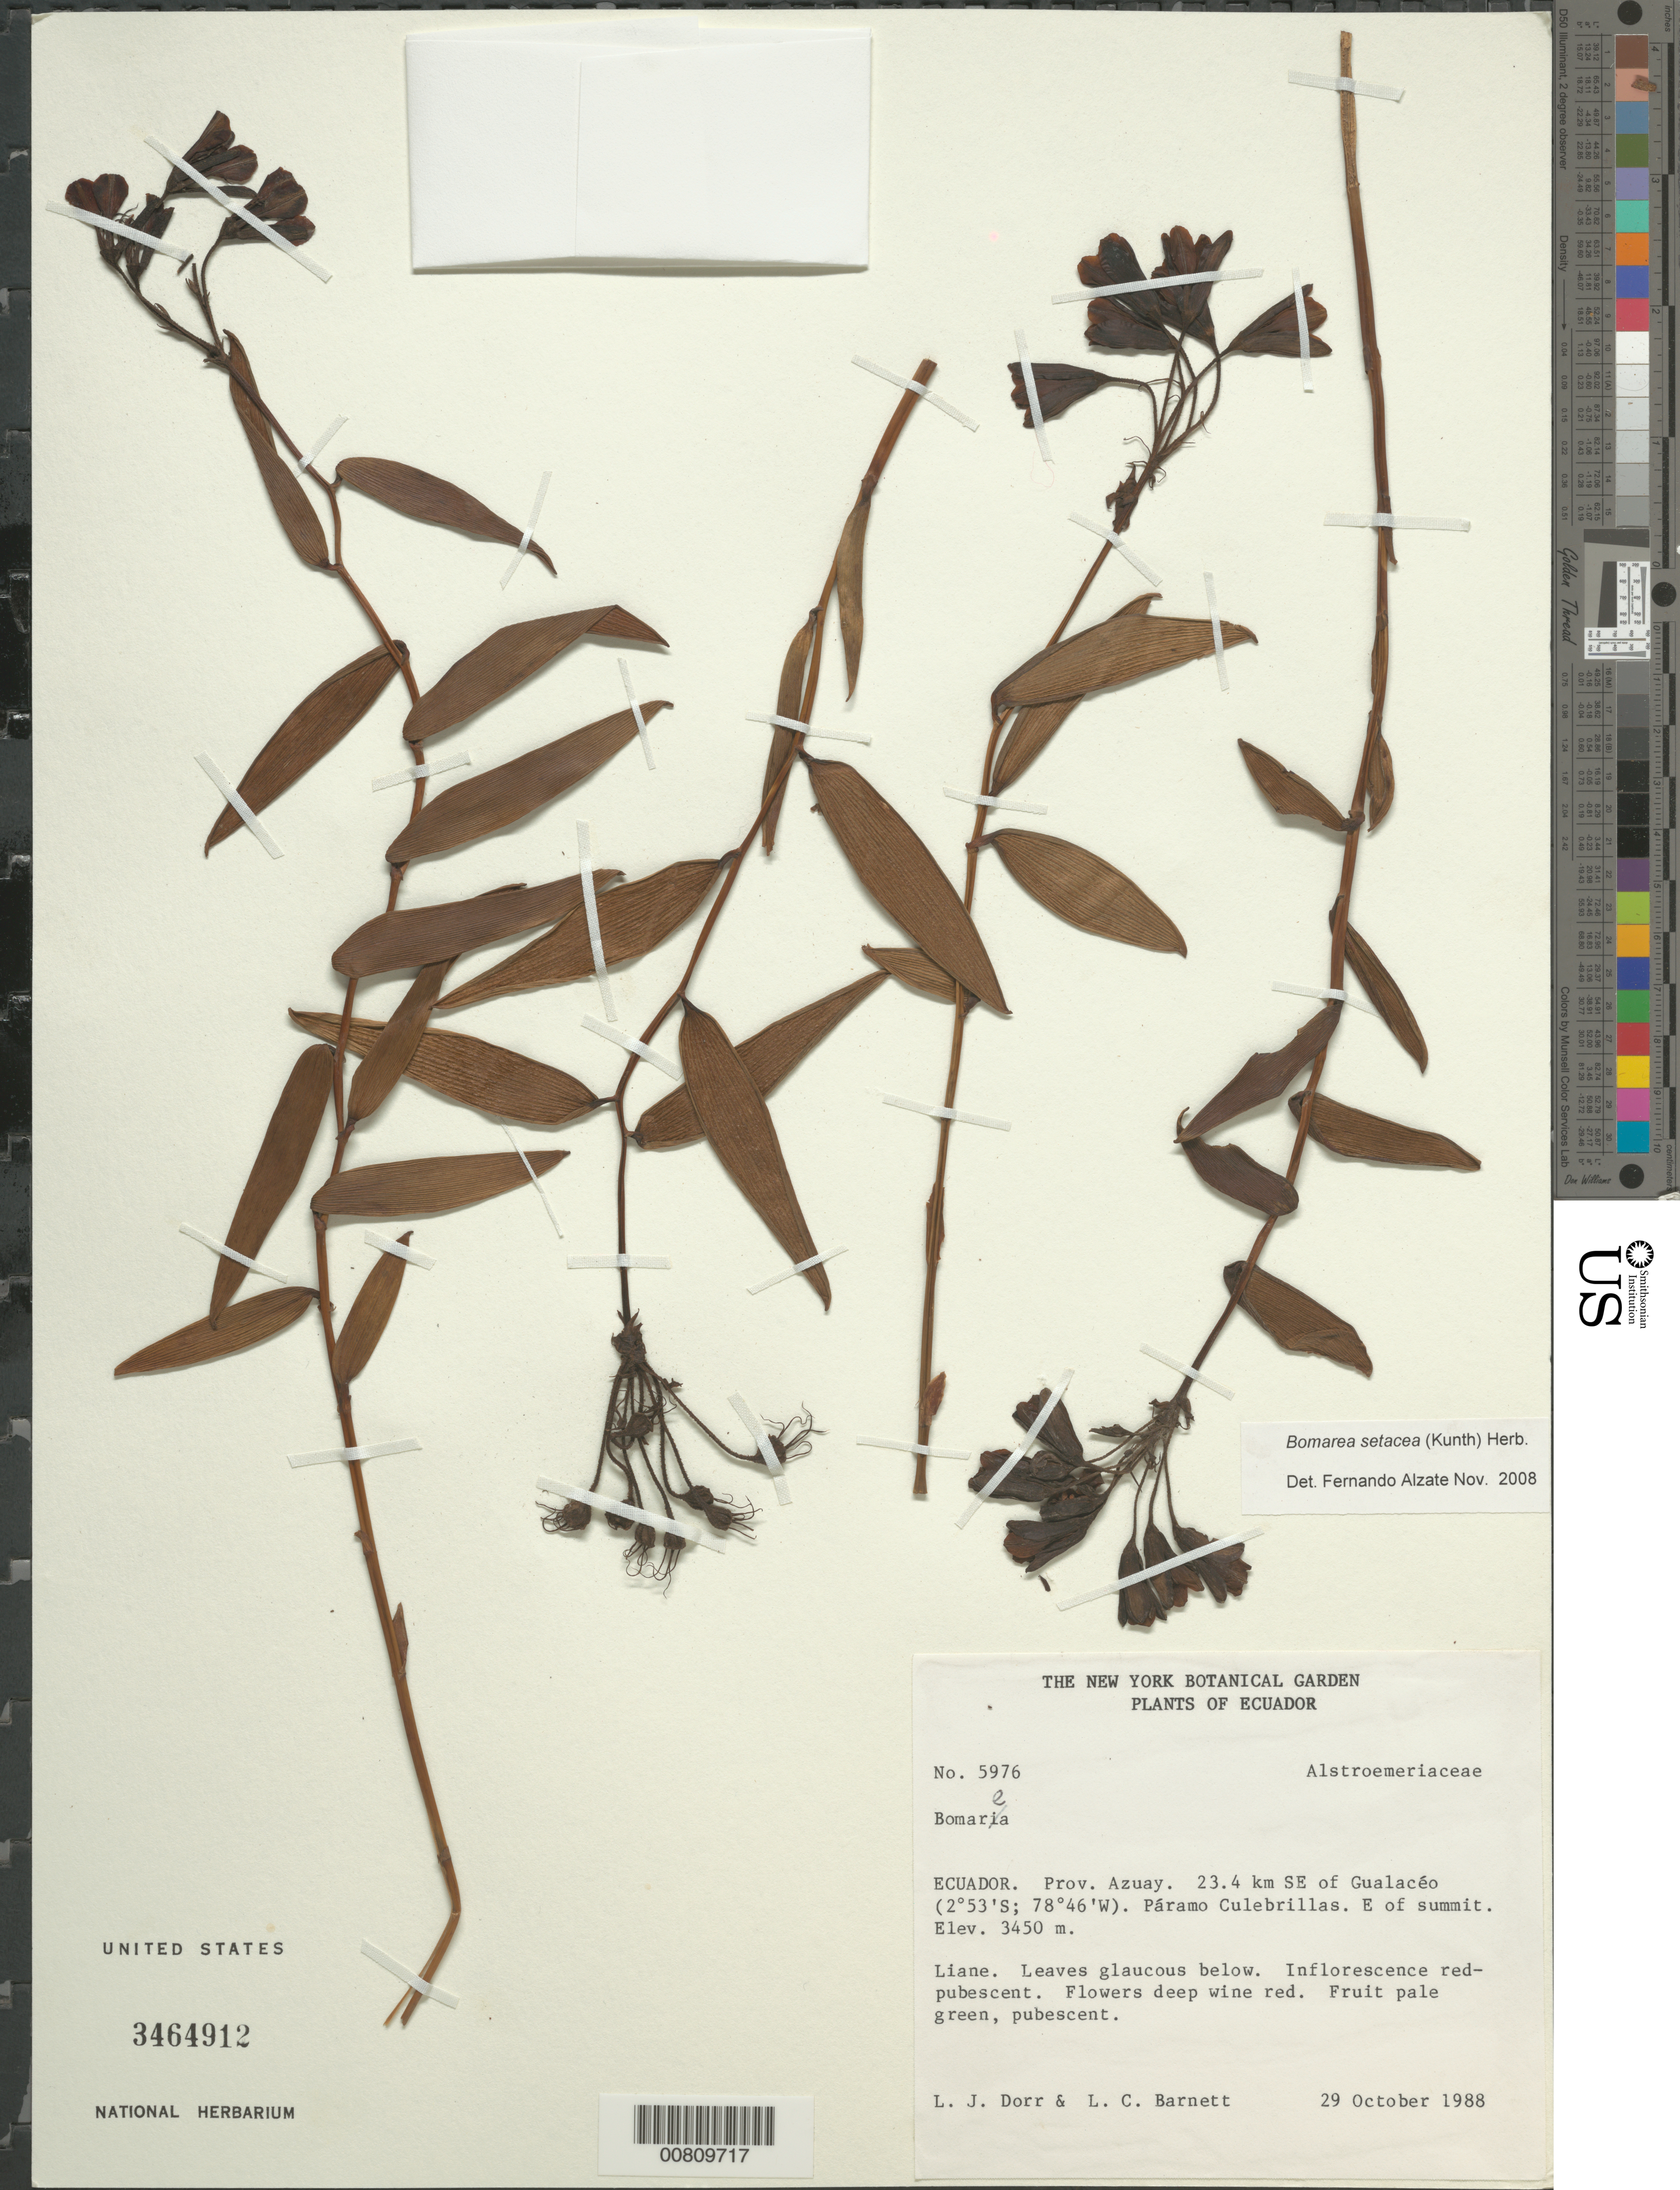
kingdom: Plantae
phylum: Tracheophyta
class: Liliopsida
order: Liliales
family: Alstroemeriaceae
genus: Bomarea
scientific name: Bomarea sp.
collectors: L. J. Dorr & L. C. Barnett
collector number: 5976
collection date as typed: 29 Oct 1988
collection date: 1988-10-29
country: Ecuador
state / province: Azuay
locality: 23.4 Km SE of Gualaceo, Paramo Culebrillas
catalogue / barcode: US 3464912